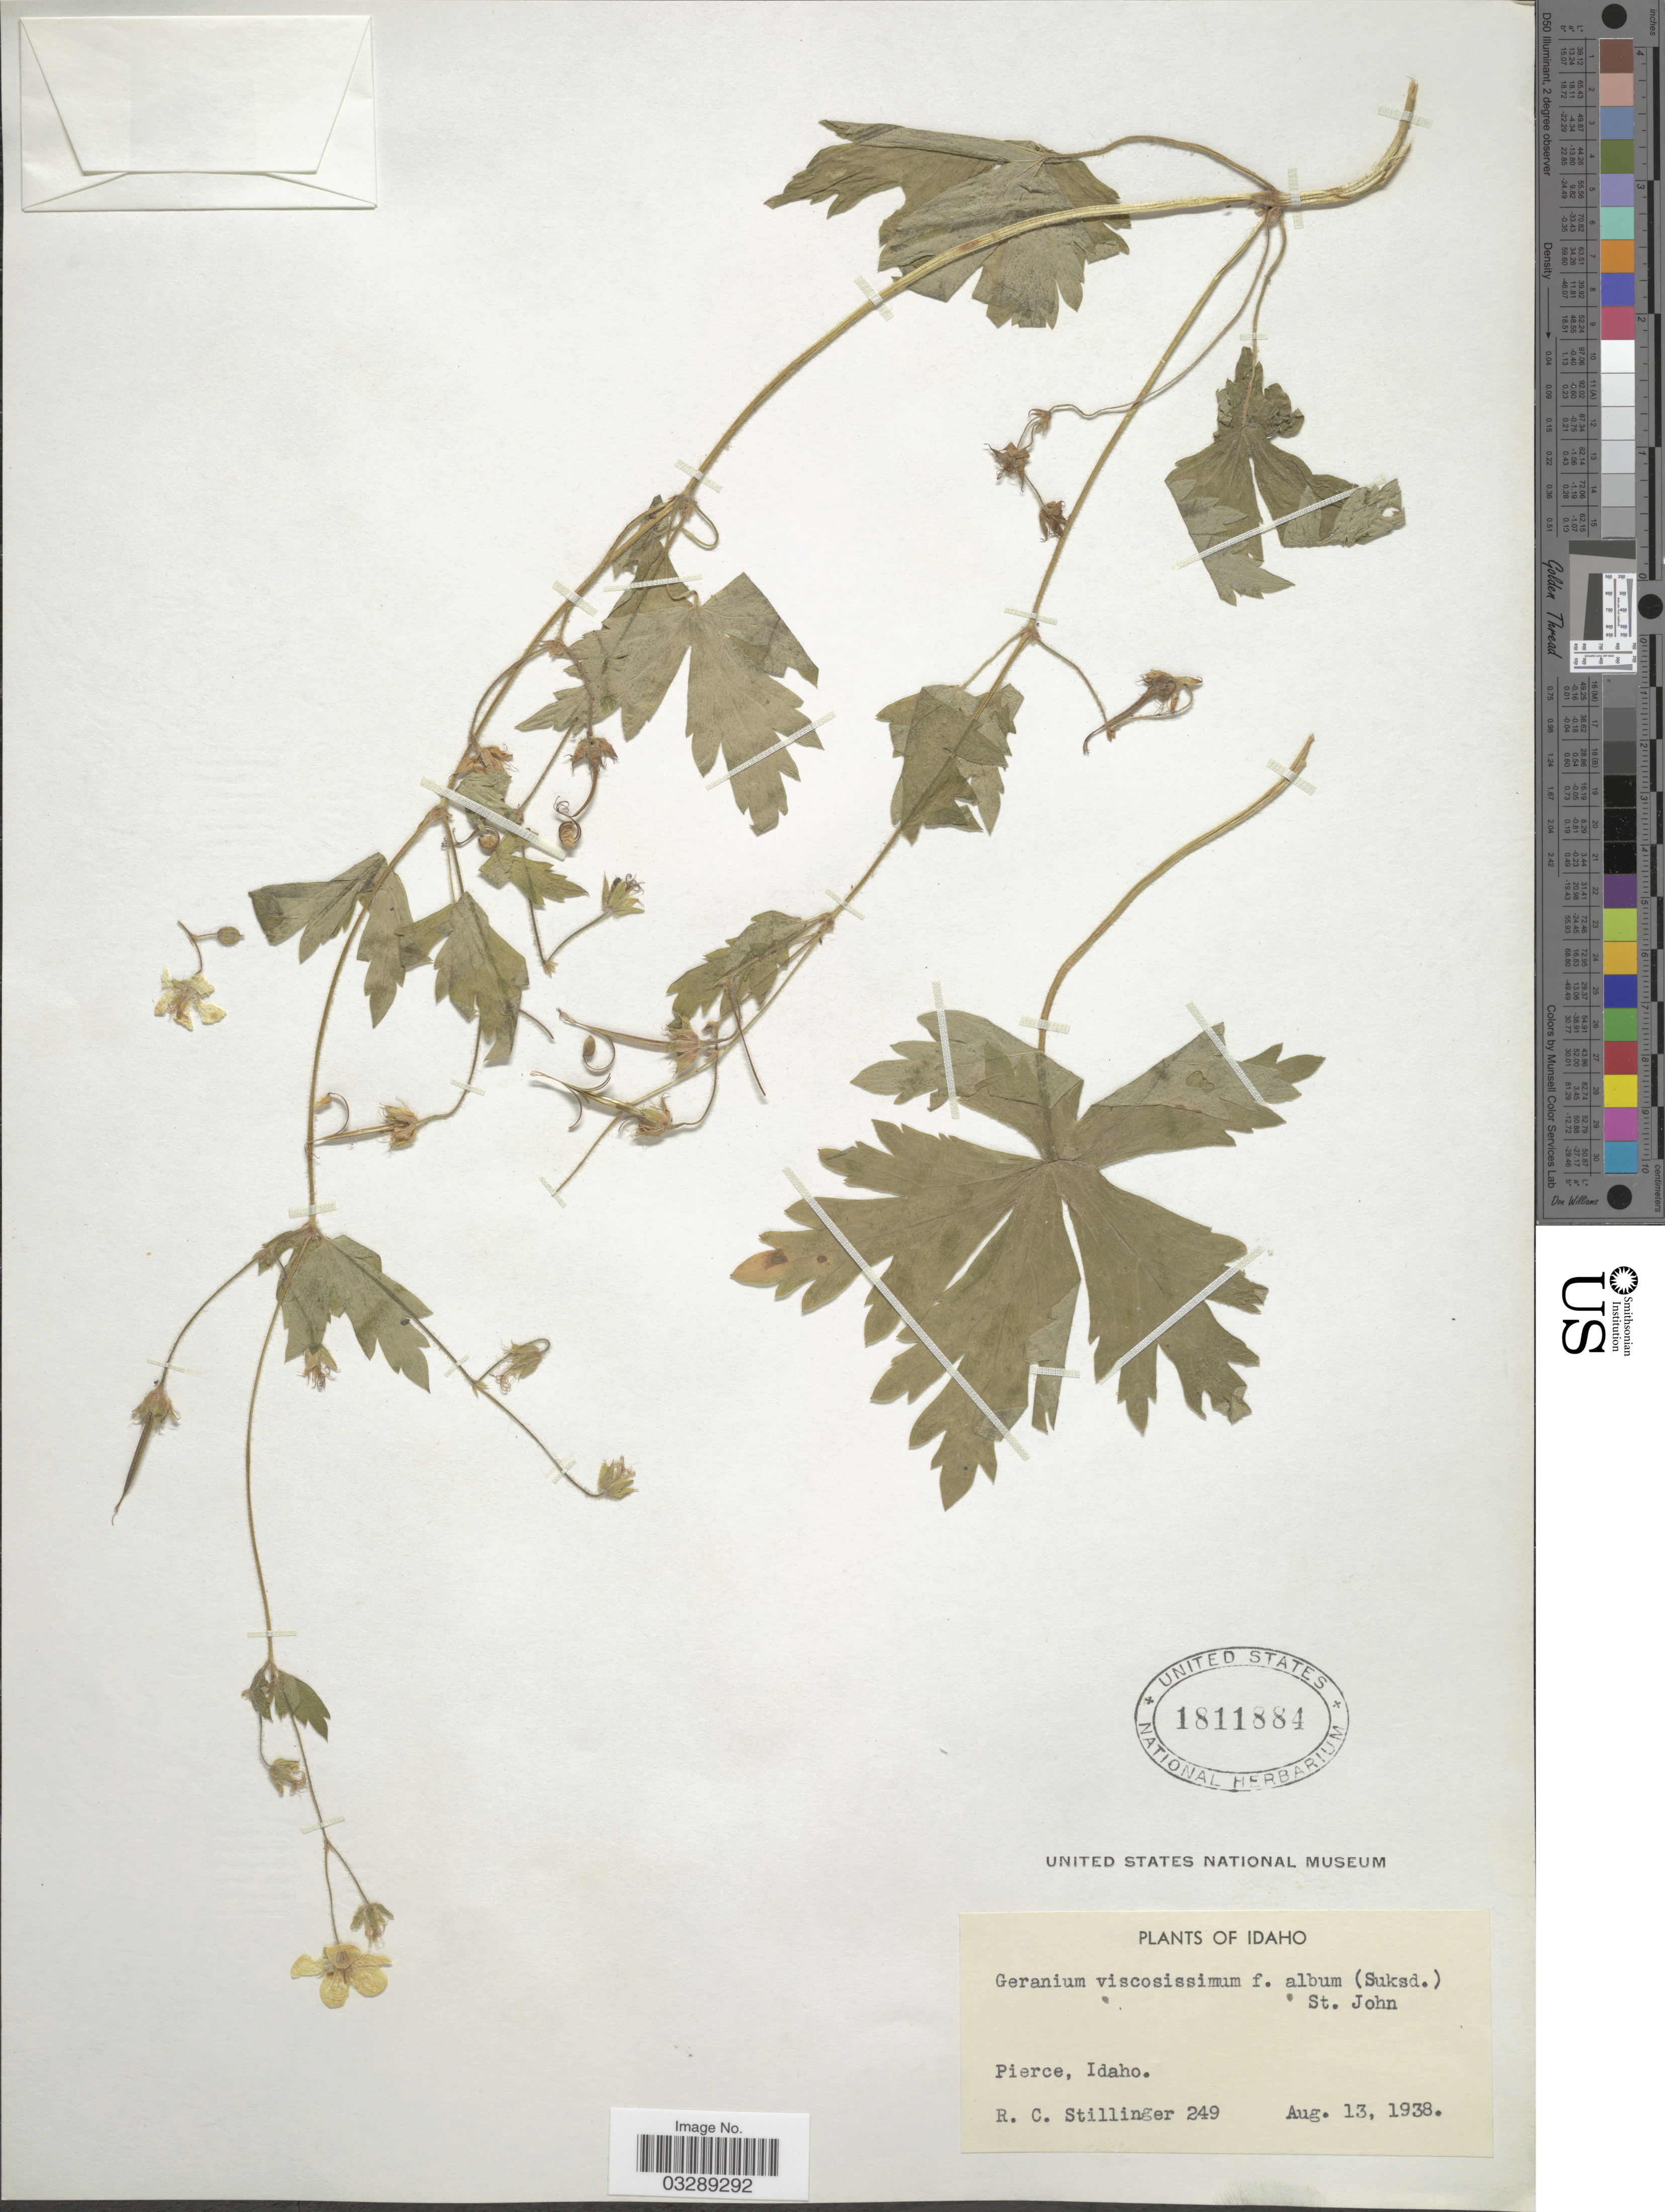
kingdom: Plantae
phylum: Tracheophyta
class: Magnoliopsida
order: Geraniales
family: Geraniaceae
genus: Geranium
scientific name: Geranium viscosissimum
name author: Fisch. & C.A. Mey.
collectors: R. Stillinger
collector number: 249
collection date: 1938-08-13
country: United States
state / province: Idaho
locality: Pierce.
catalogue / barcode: US 1811884